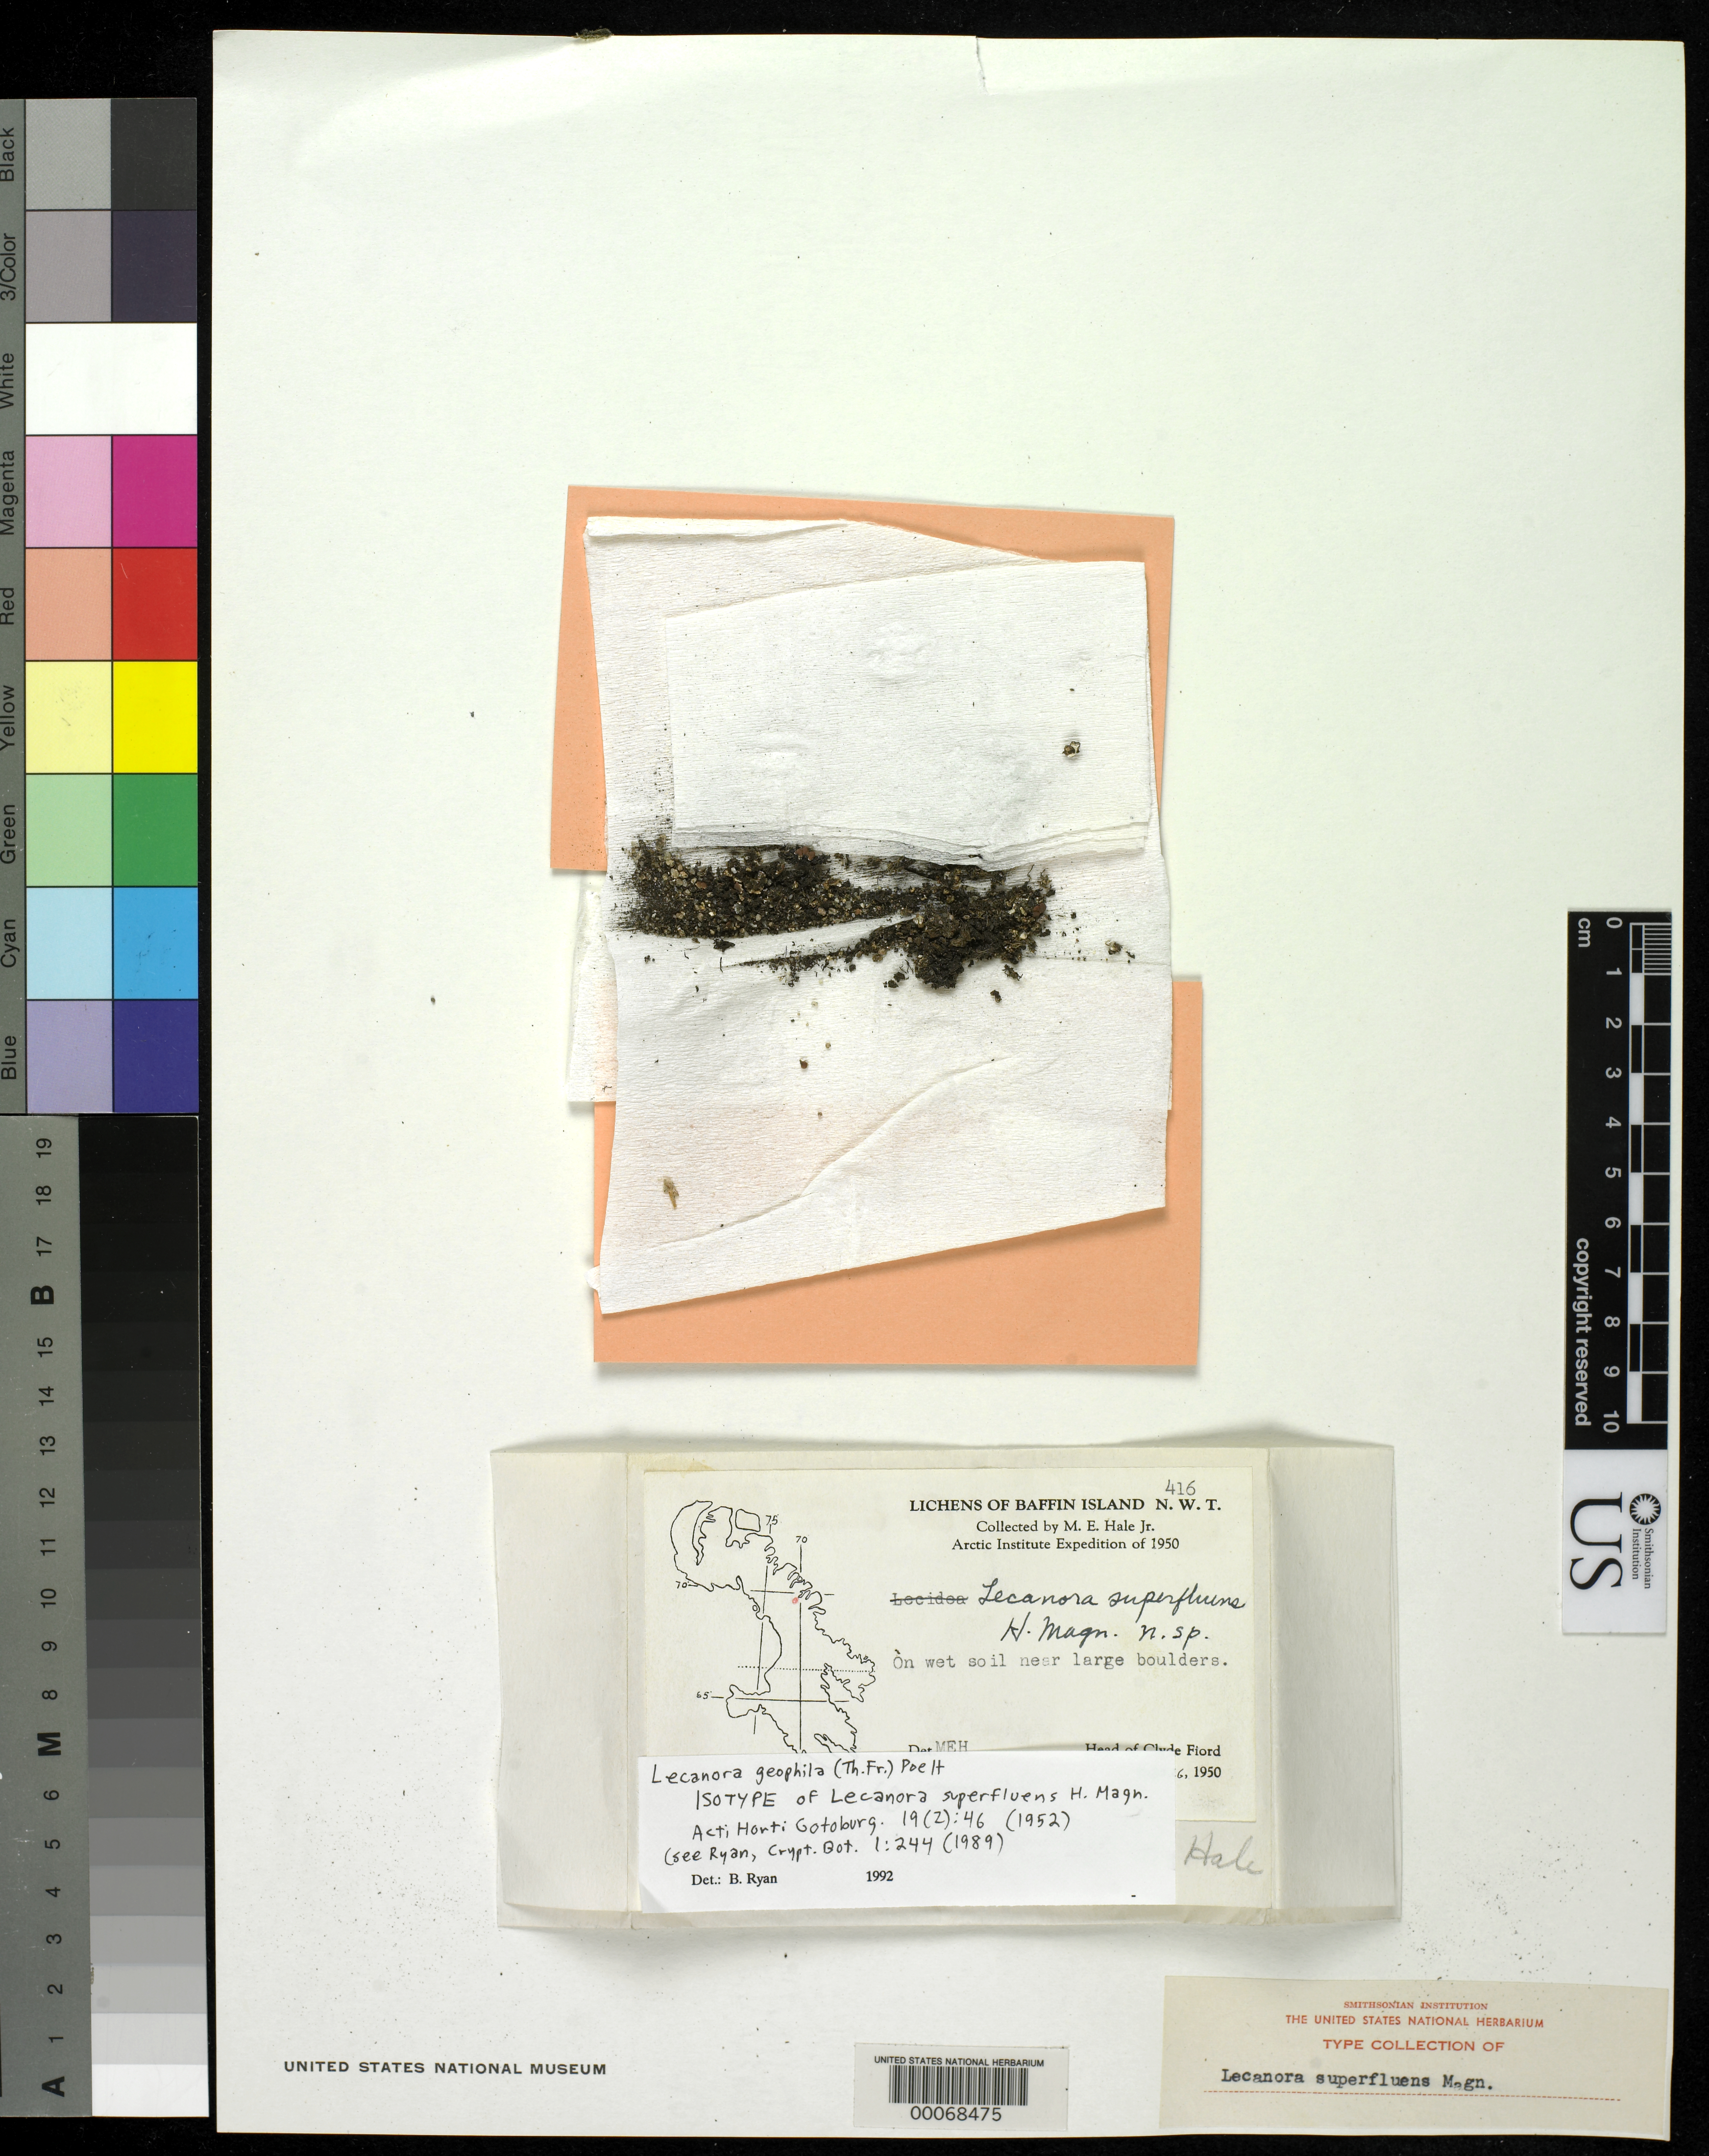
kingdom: Fungi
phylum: Ascomycota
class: Lecanoromycetes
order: Lecanorales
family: Lecanoraceae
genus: Lecanora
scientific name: Lecanora superfluens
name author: H. Magn.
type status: Isotype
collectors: M. Hale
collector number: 416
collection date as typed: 26 Jun 1950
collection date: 1950-06-26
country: Canada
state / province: Northwest Territories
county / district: Franklin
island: Baffin Island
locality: Head of Clyde Ford